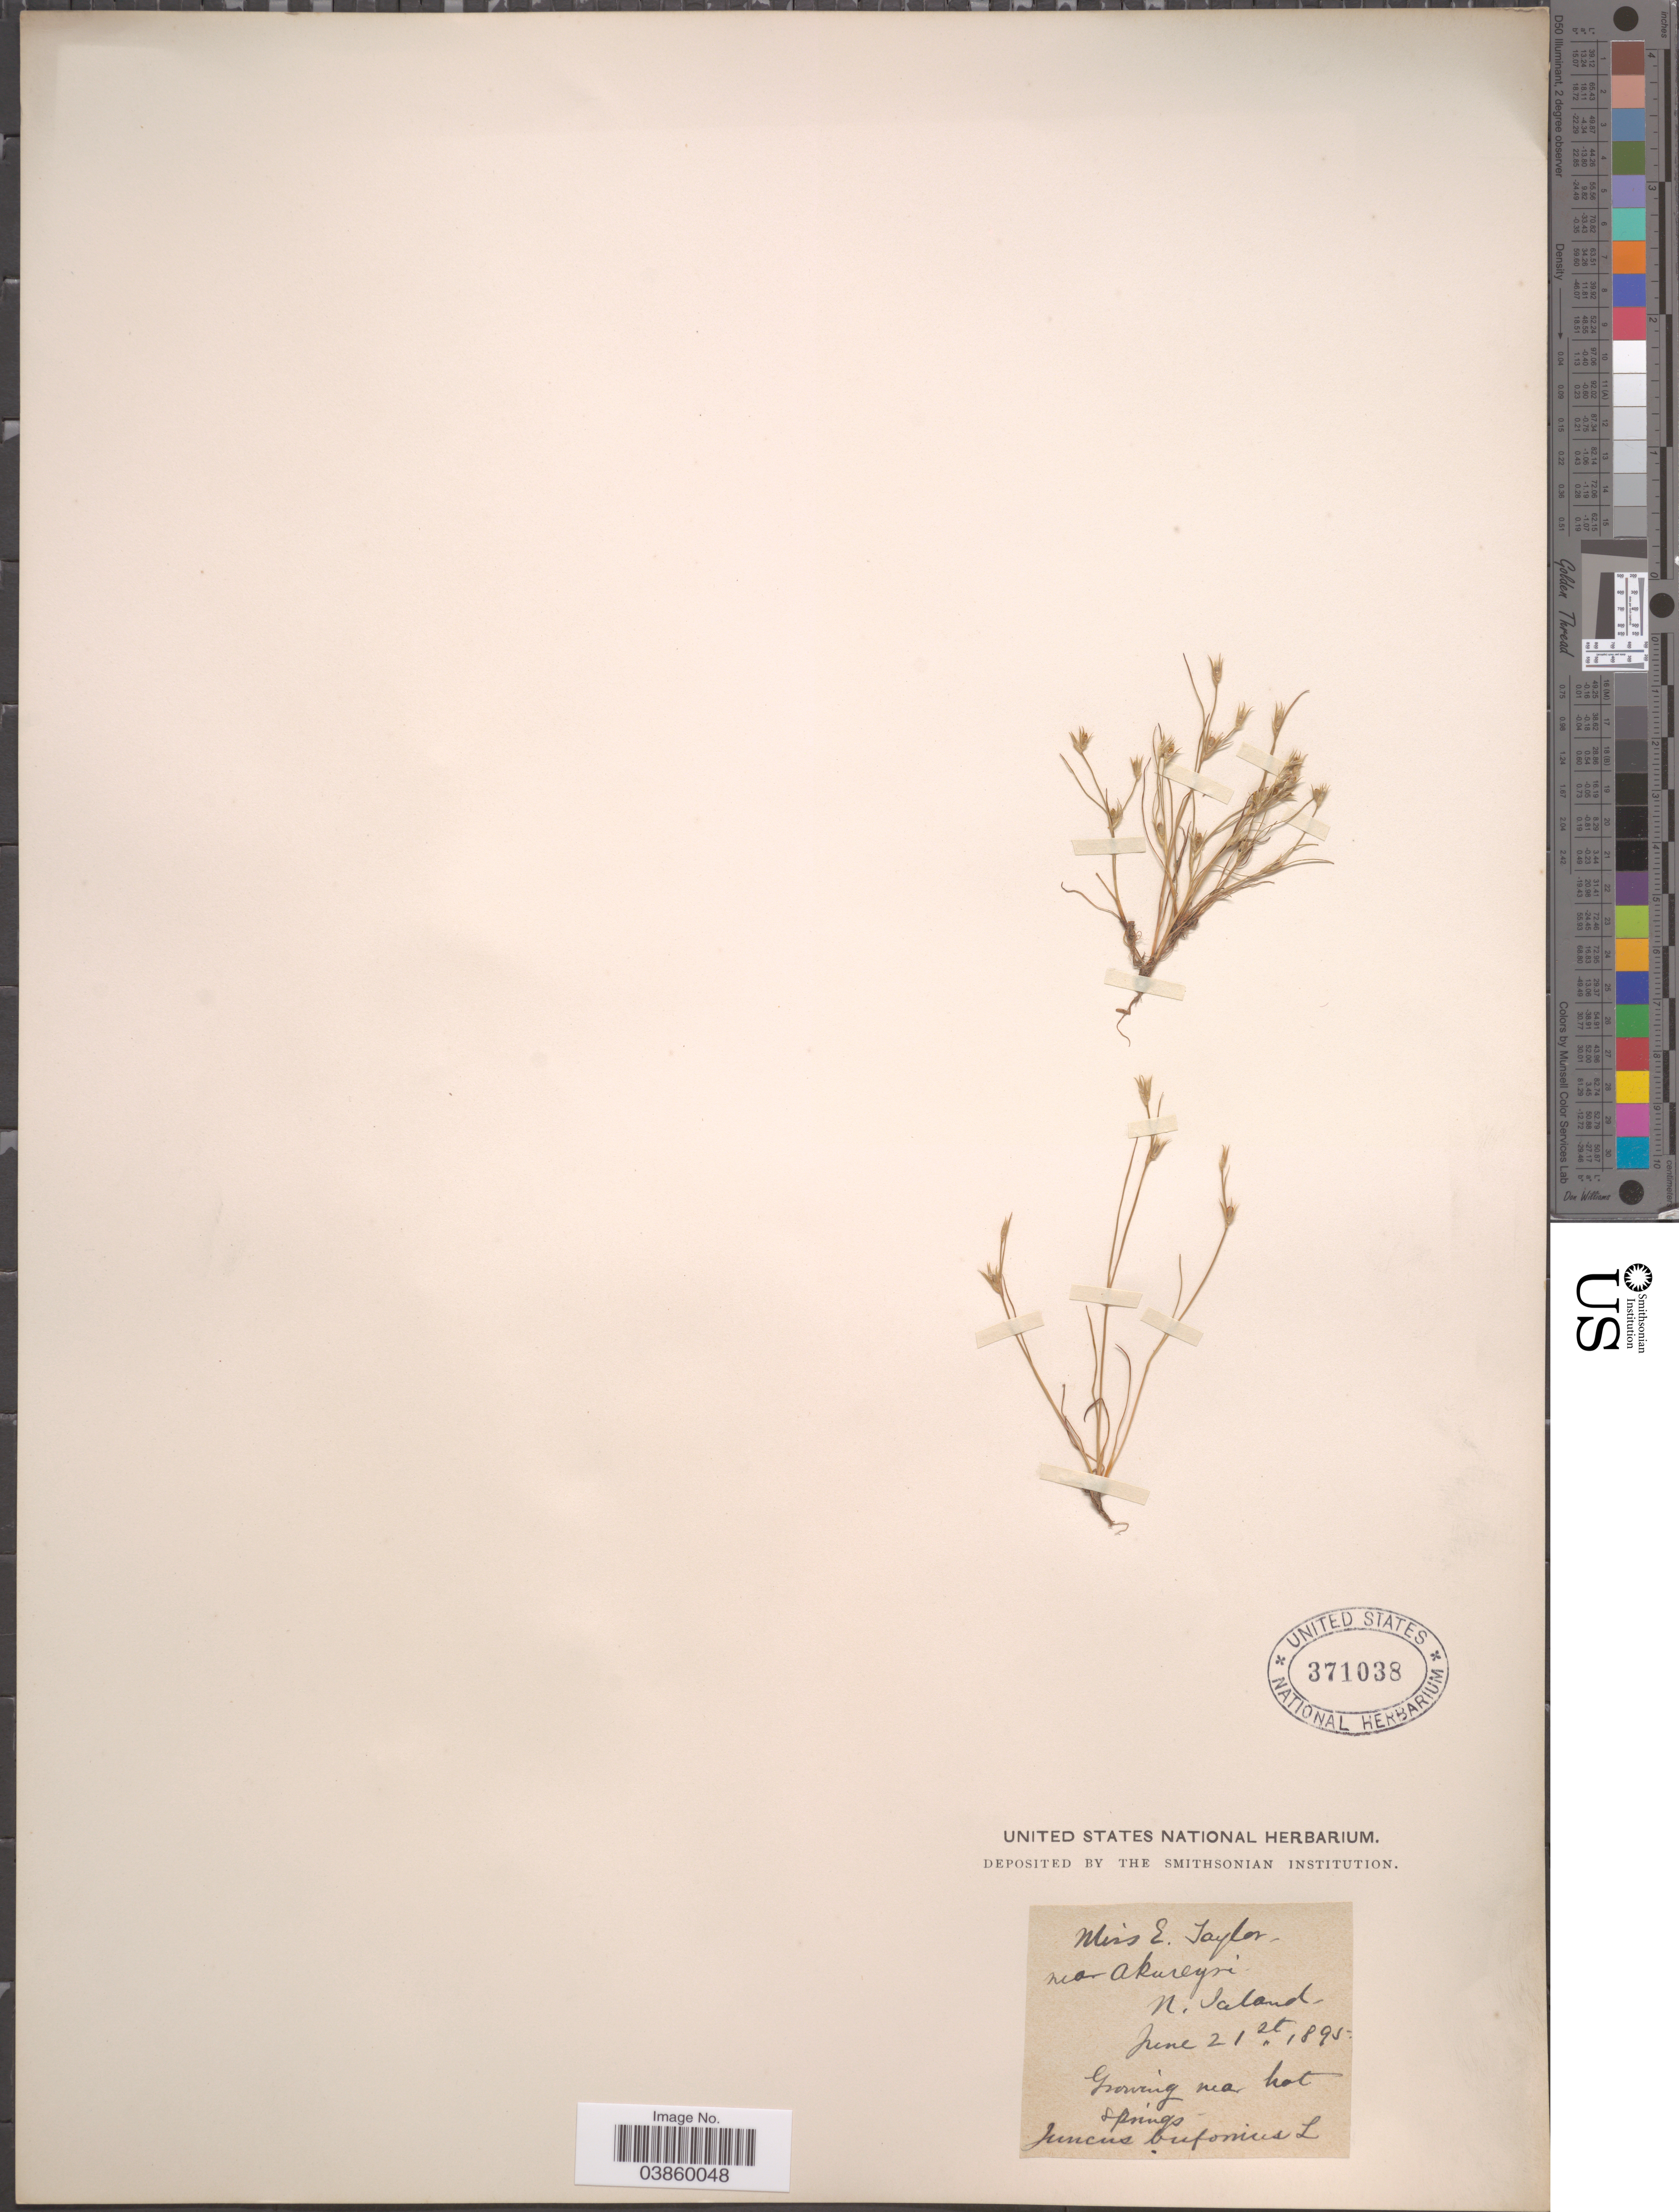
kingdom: Plantae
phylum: Tracheophyta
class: Liliopsida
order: Poales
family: Juncaceae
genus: Juncus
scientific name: Juncus bufonius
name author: L.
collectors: E. Taylor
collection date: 1895-06-21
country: Iceland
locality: Near Akureyri. N. Iceland.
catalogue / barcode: US 371038